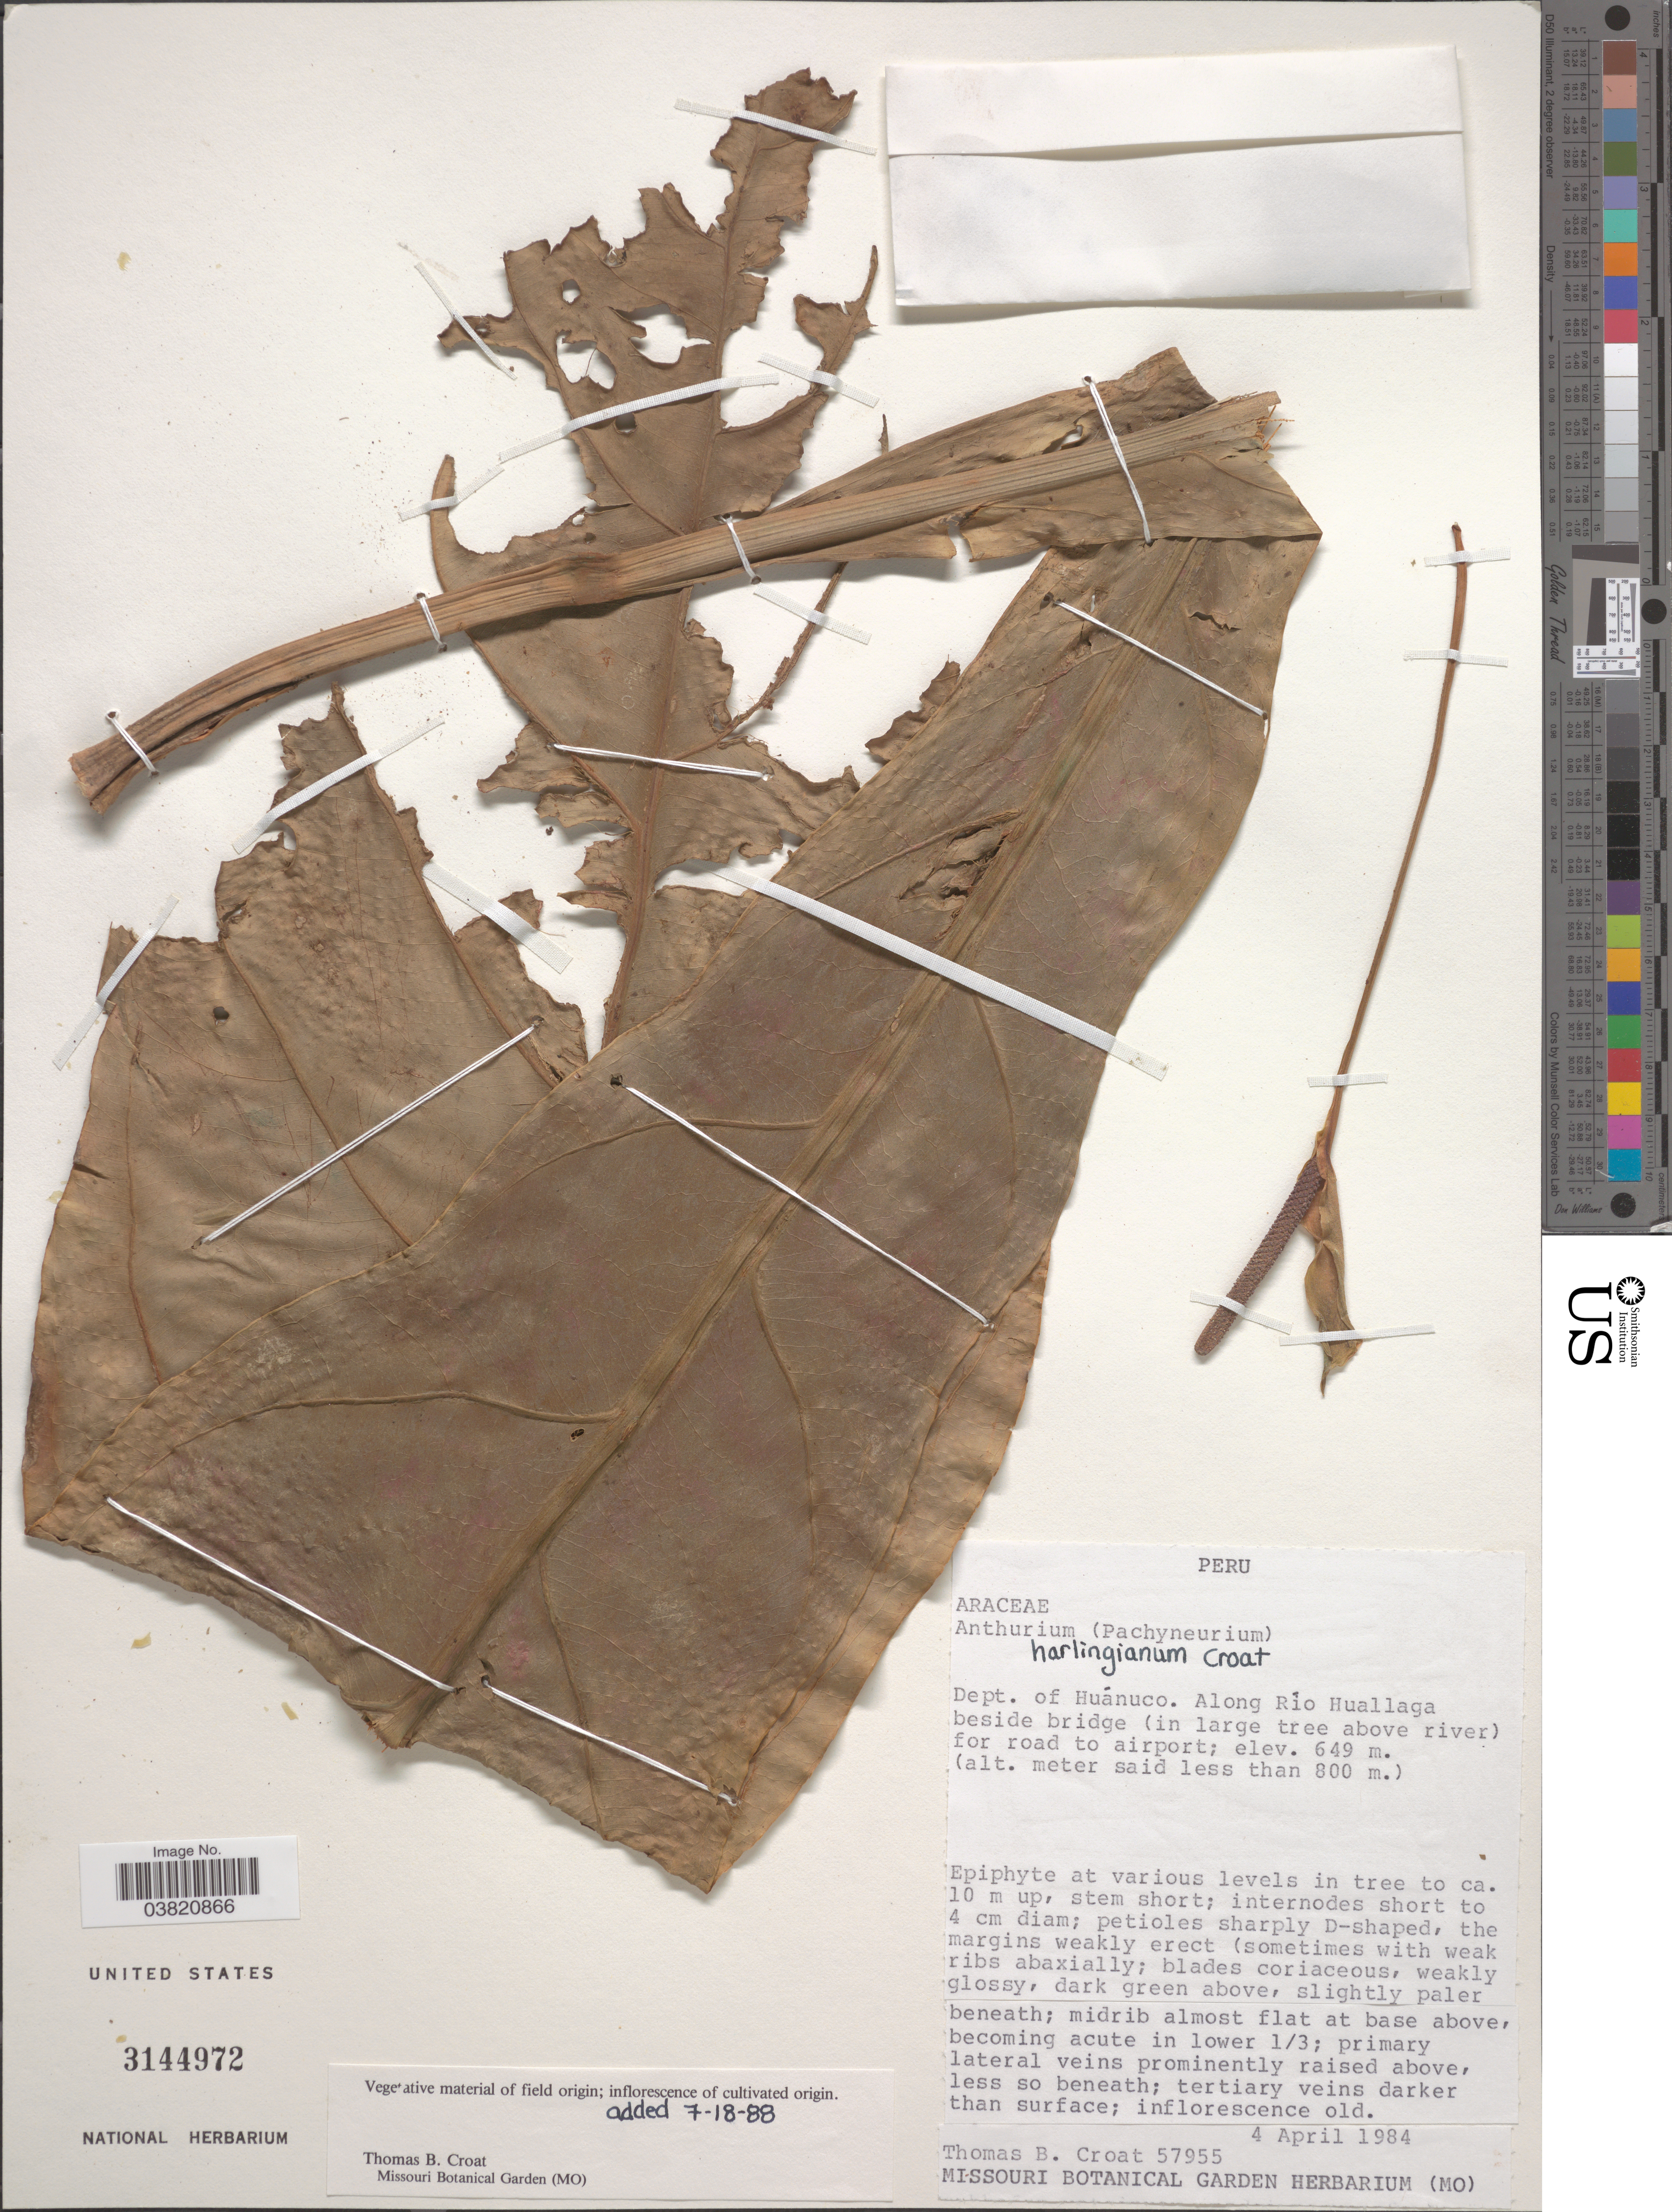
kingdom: Plantae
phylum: Tracheophyta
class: Liliopsida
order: Alismatales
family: Araceae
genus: Anthurium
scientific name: Anthurium harlingianum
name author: Croat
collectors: T. B. Croat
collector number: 57955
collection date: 1984-04-04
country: Peru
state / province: Huánuco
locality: Dept. of Huánuco. Along Río Huallaga beside bridge (in large tree above river) for road to airport.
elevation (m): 649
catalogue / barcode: US 3144972